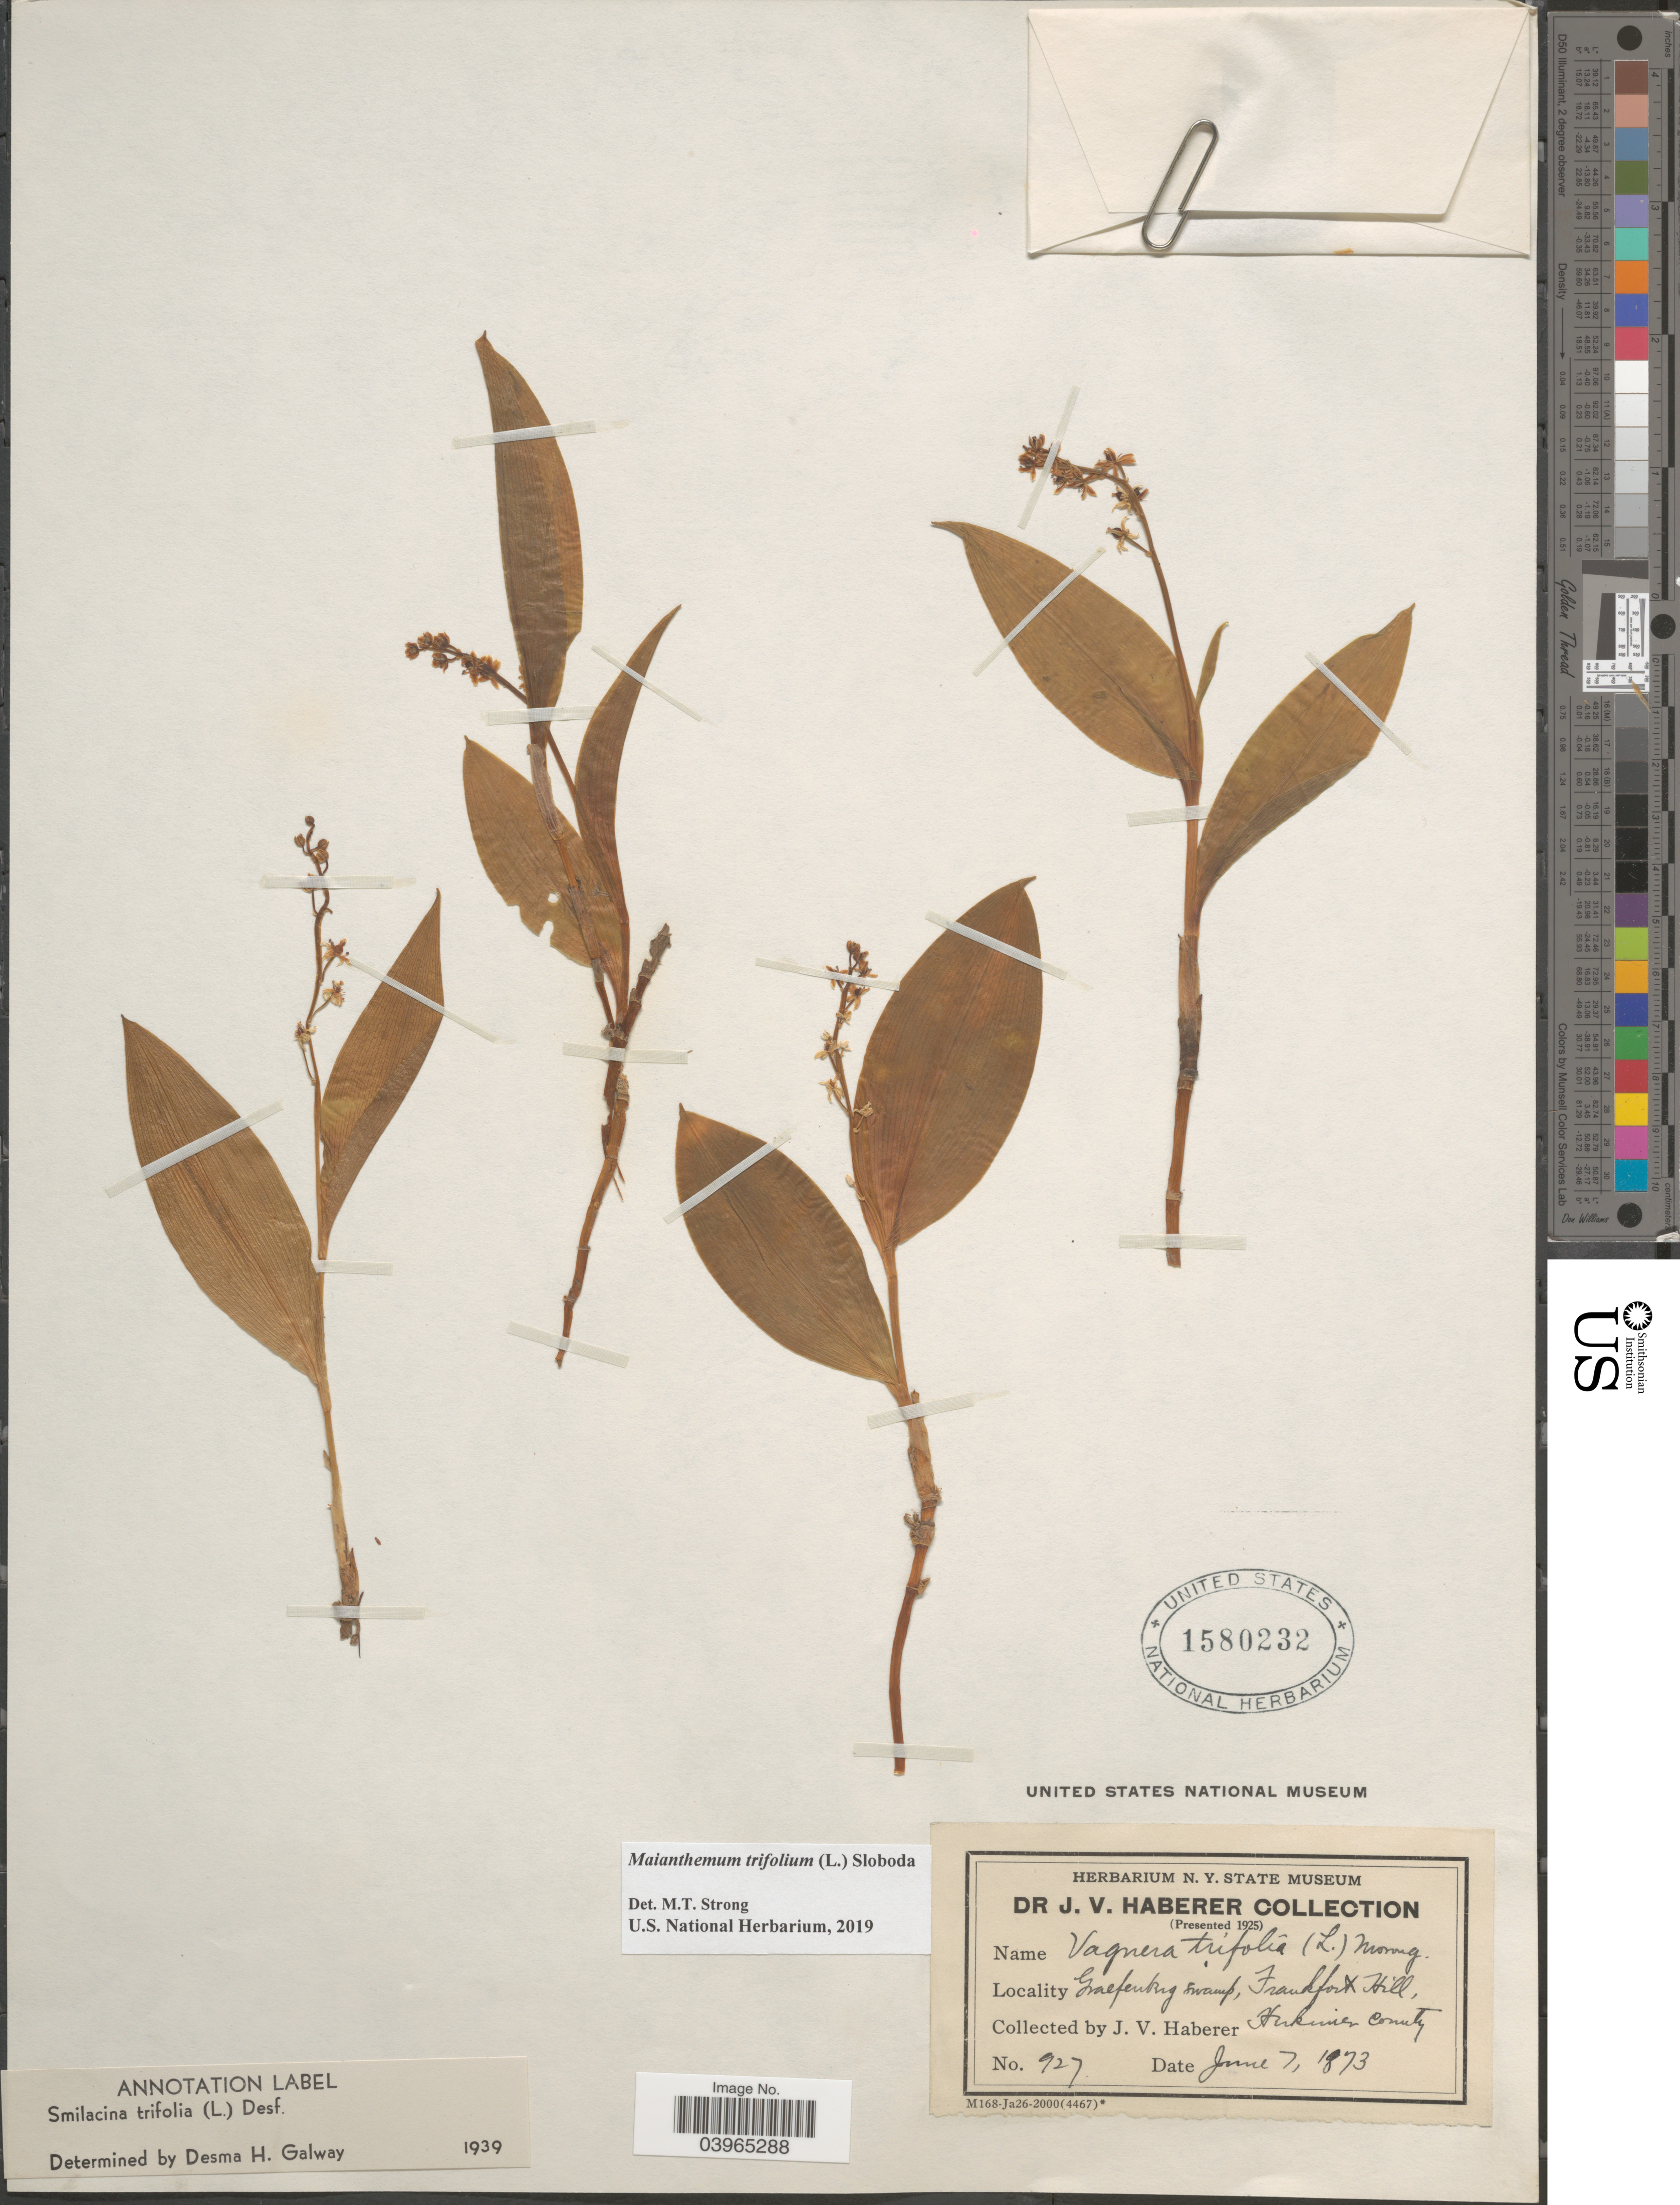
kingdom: Plantae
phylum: Tracheophyta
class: Liliopsida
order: Asparagales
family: Asparagaceae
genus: Maianthemum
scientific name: Maianthemum trifolium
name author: (L.) Sloboda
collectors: J. V. Haberer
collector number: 927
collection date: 1973-06-07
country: United States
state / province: New York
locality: Graefenkig swamp, Frankfort Hill, Herkimer County.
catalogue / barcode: US 1580232